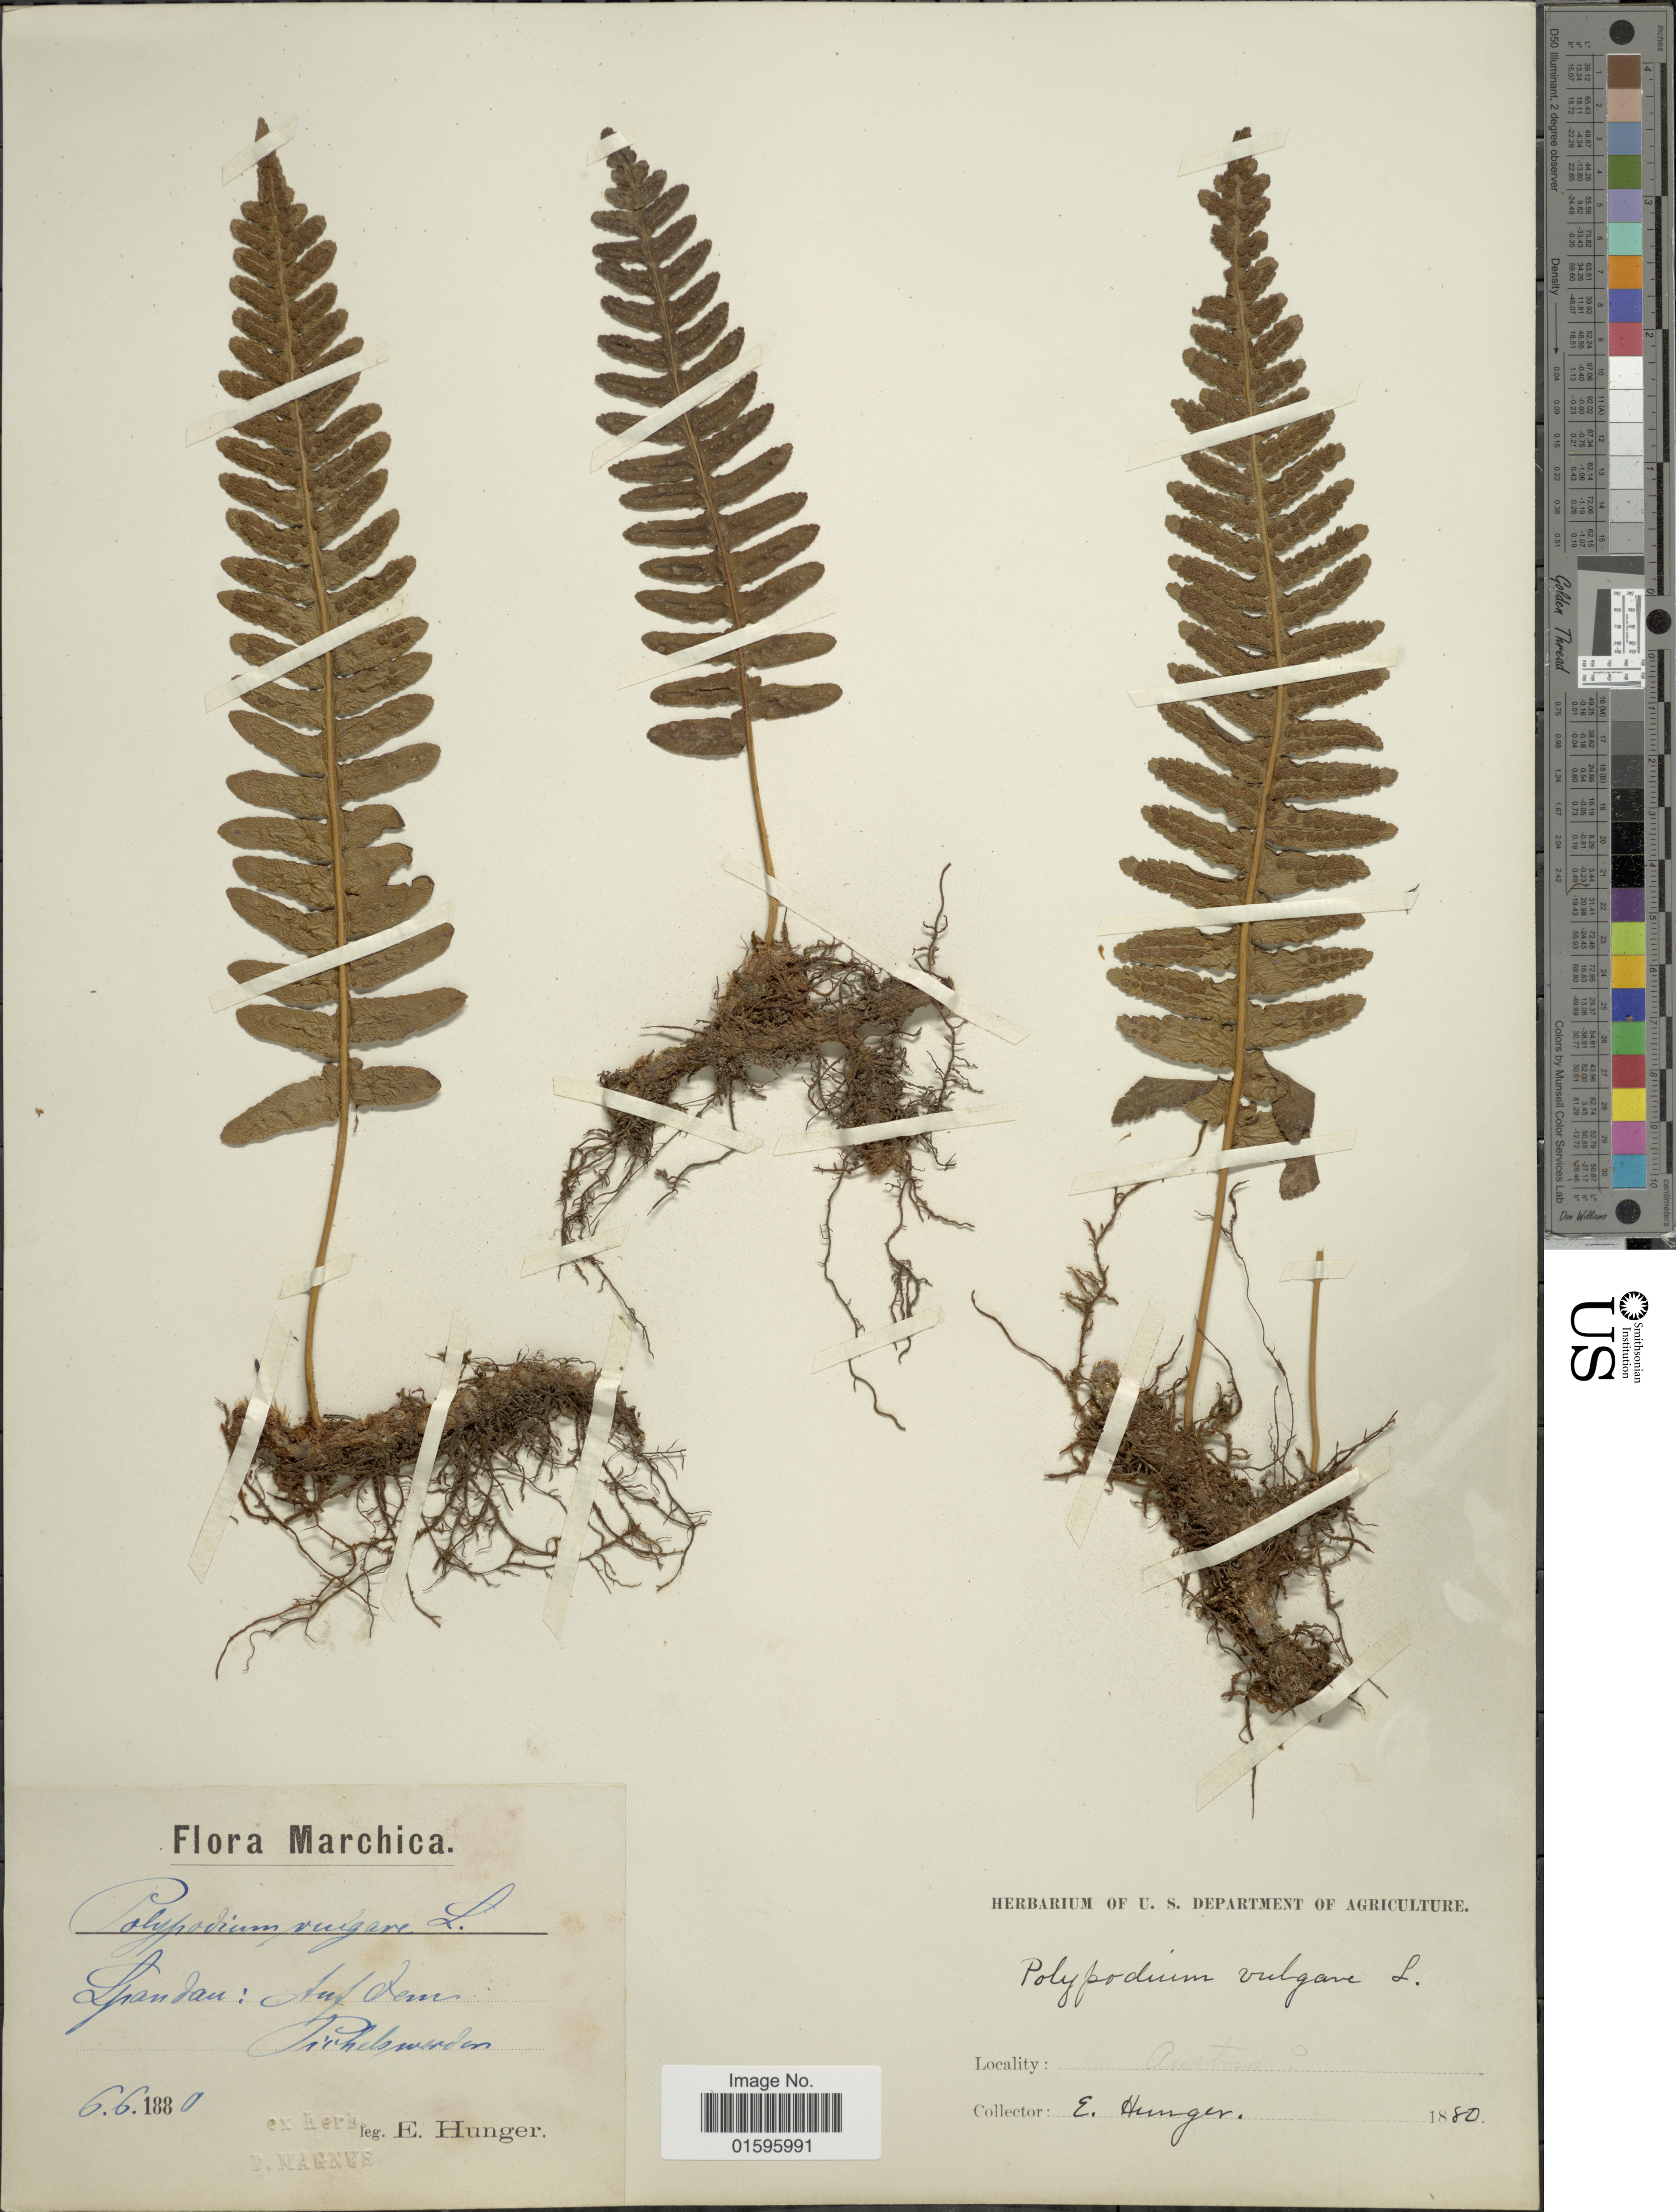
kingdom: Plantae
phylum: Tracheophyta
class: Polypodiopsida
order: Polypodiales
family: Polypodiaceae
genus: Polypodium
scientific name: Polypodium vulgare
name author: L.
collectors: E. Hunger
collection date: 1880-06-06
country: Germany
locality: Flora Marchica. Spandau [illegible text][interpreted]